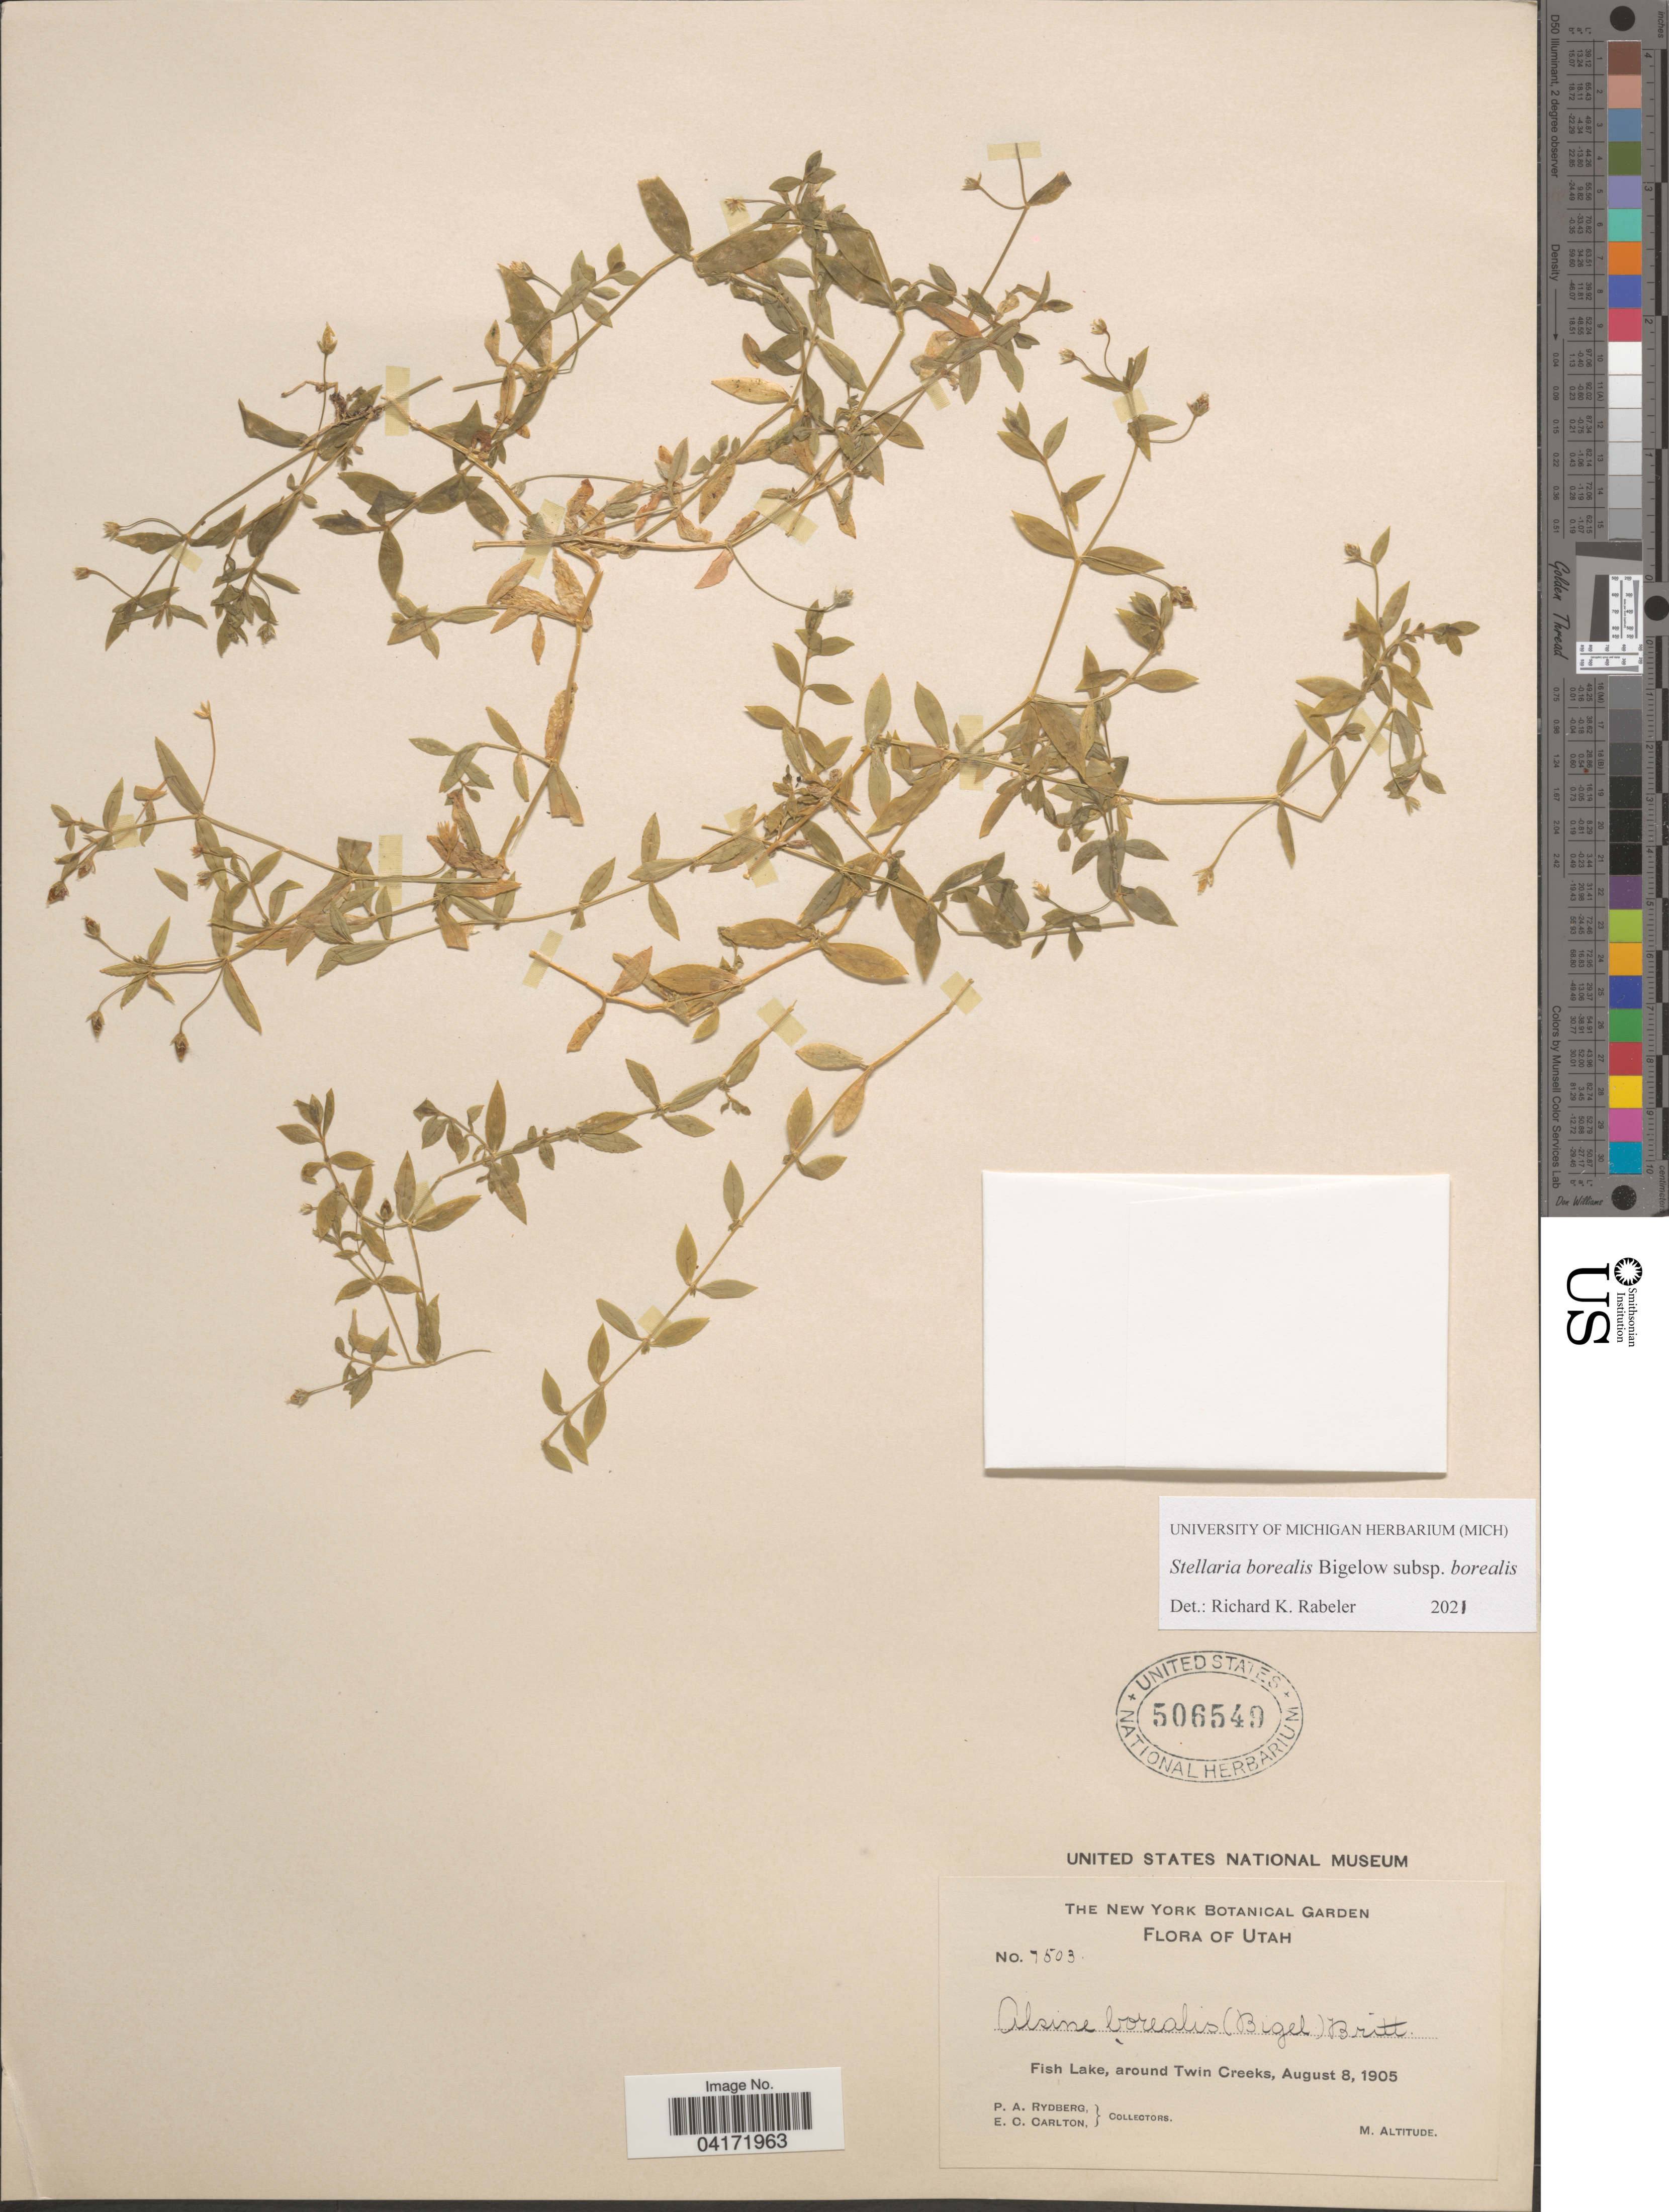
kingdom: Plantae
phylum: Tracheophyta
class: Magnoliopsida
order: Caryophyllales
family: Caryophyllaceae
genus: Stellaria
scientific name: Stellaria borealis subsp. borealis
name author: Bigelow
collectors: P. A. Rydberg & E. Carlton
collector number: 7503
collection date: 1905-08-08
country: United States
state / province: Utah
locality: Fish Lake, around Twin Creeks.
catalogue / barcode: US 506549